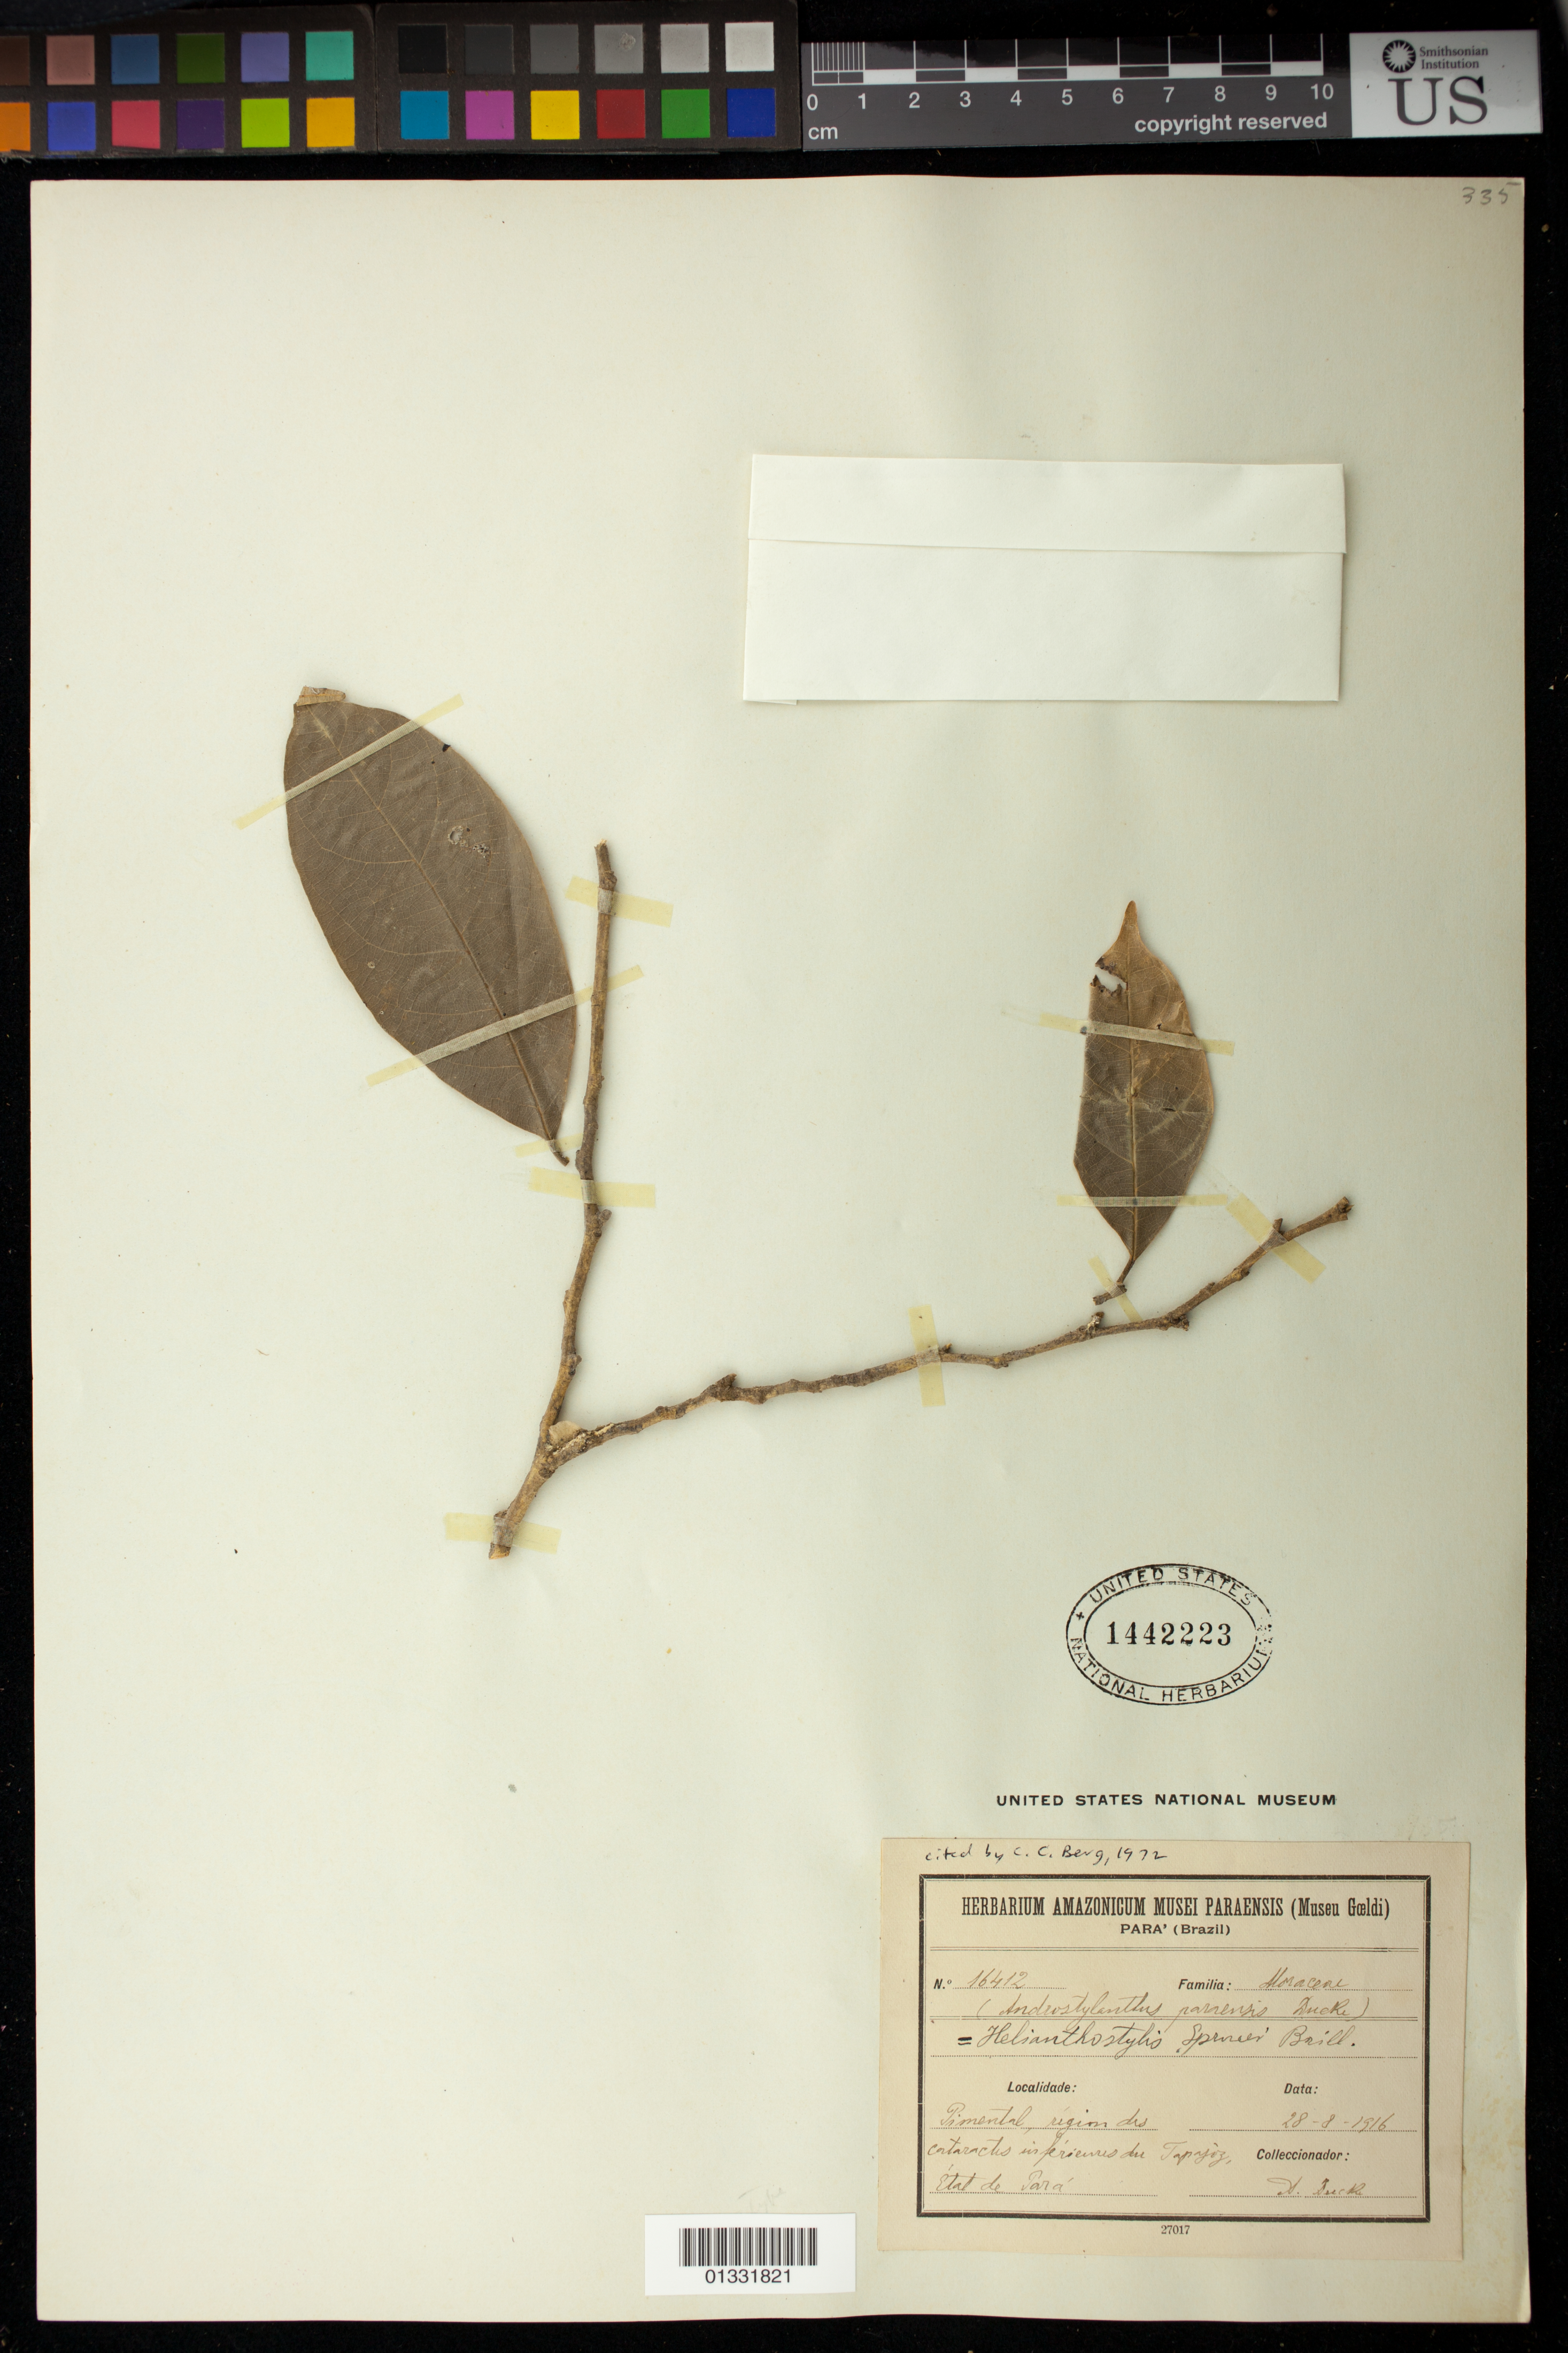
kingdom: Plantae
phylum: Tracheophyta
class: Magnoliopsida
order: Rosales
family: Moraceae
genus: Brosimum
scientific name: Brosimum sprucei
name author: (Baill.) E. M. Gardner & Zerega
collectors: A. Ducke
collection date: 1916-08-28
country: Brazil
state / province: Pará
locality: Pimental, region des cataractes inferieures du Tapajoz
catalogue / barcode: US 1442223